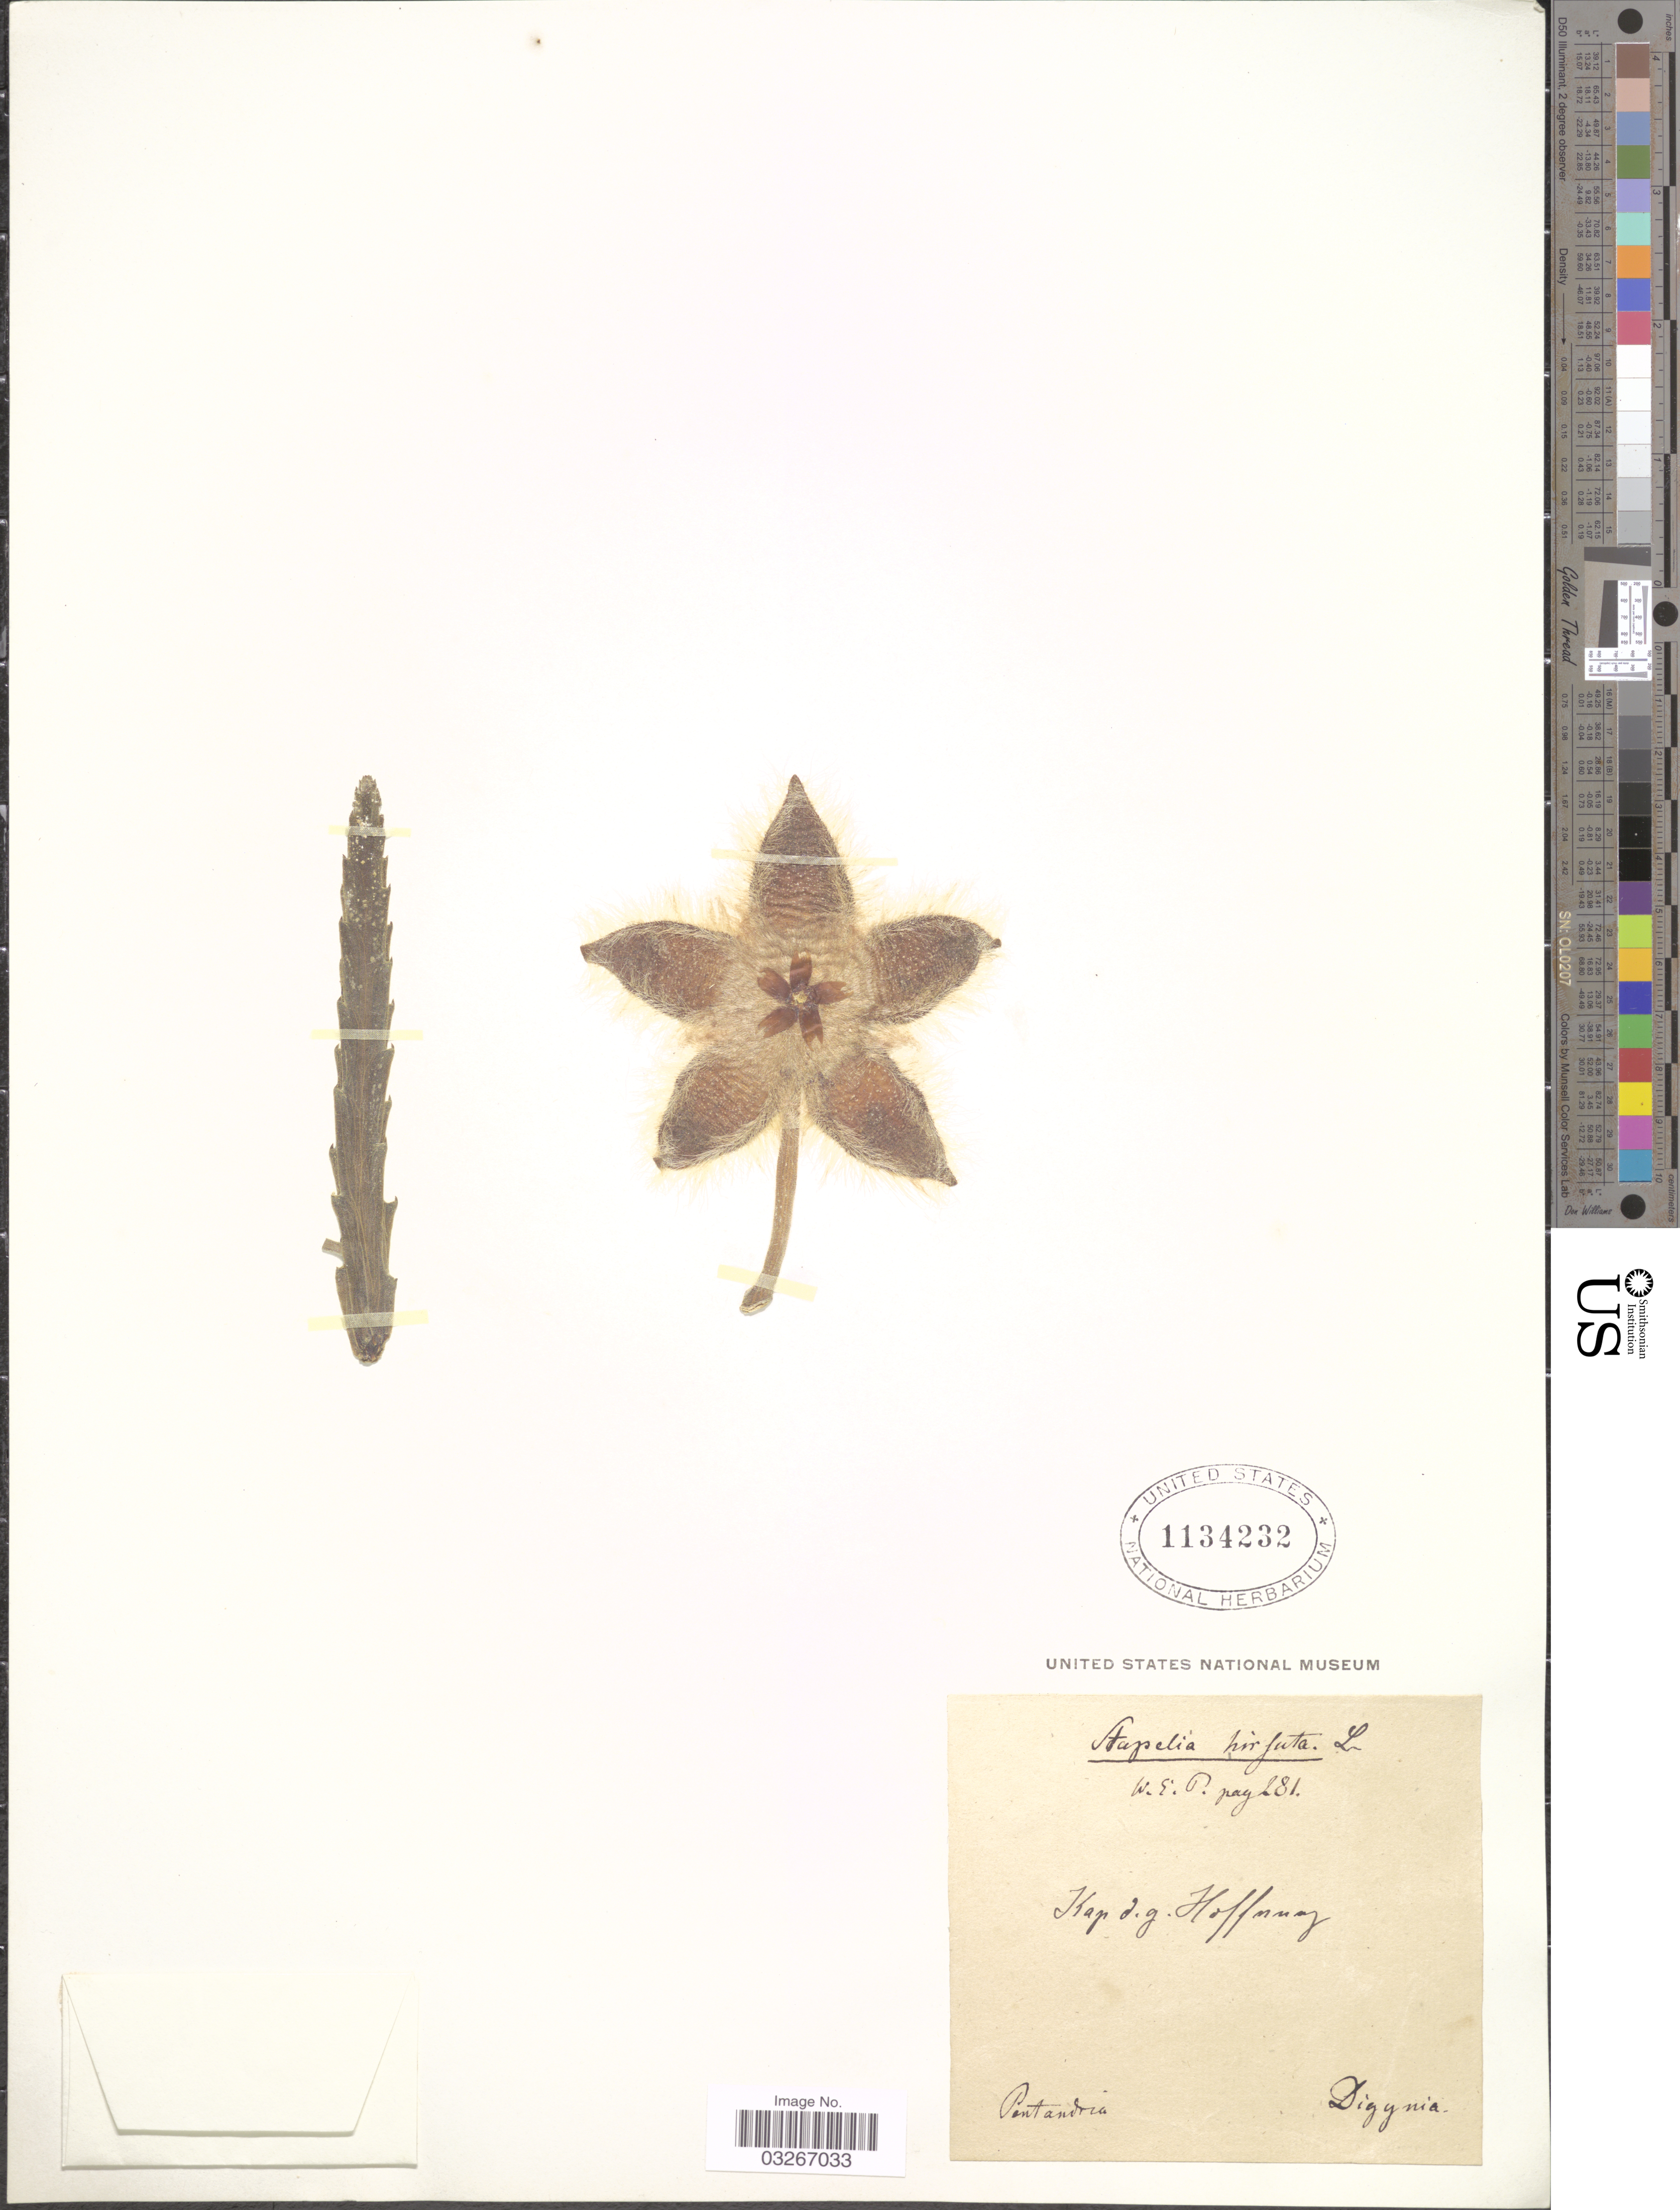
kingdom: Plantae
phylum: Tracheophyta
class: Magnoliopsida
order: Gentianales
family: Apocynaceae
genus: Stapelia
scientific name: Stapelia hirsuta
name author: L.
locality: Pentandria. Kap. d. g. Hoffmanz. [interpreted] Digynia.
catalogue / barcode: US 1134232